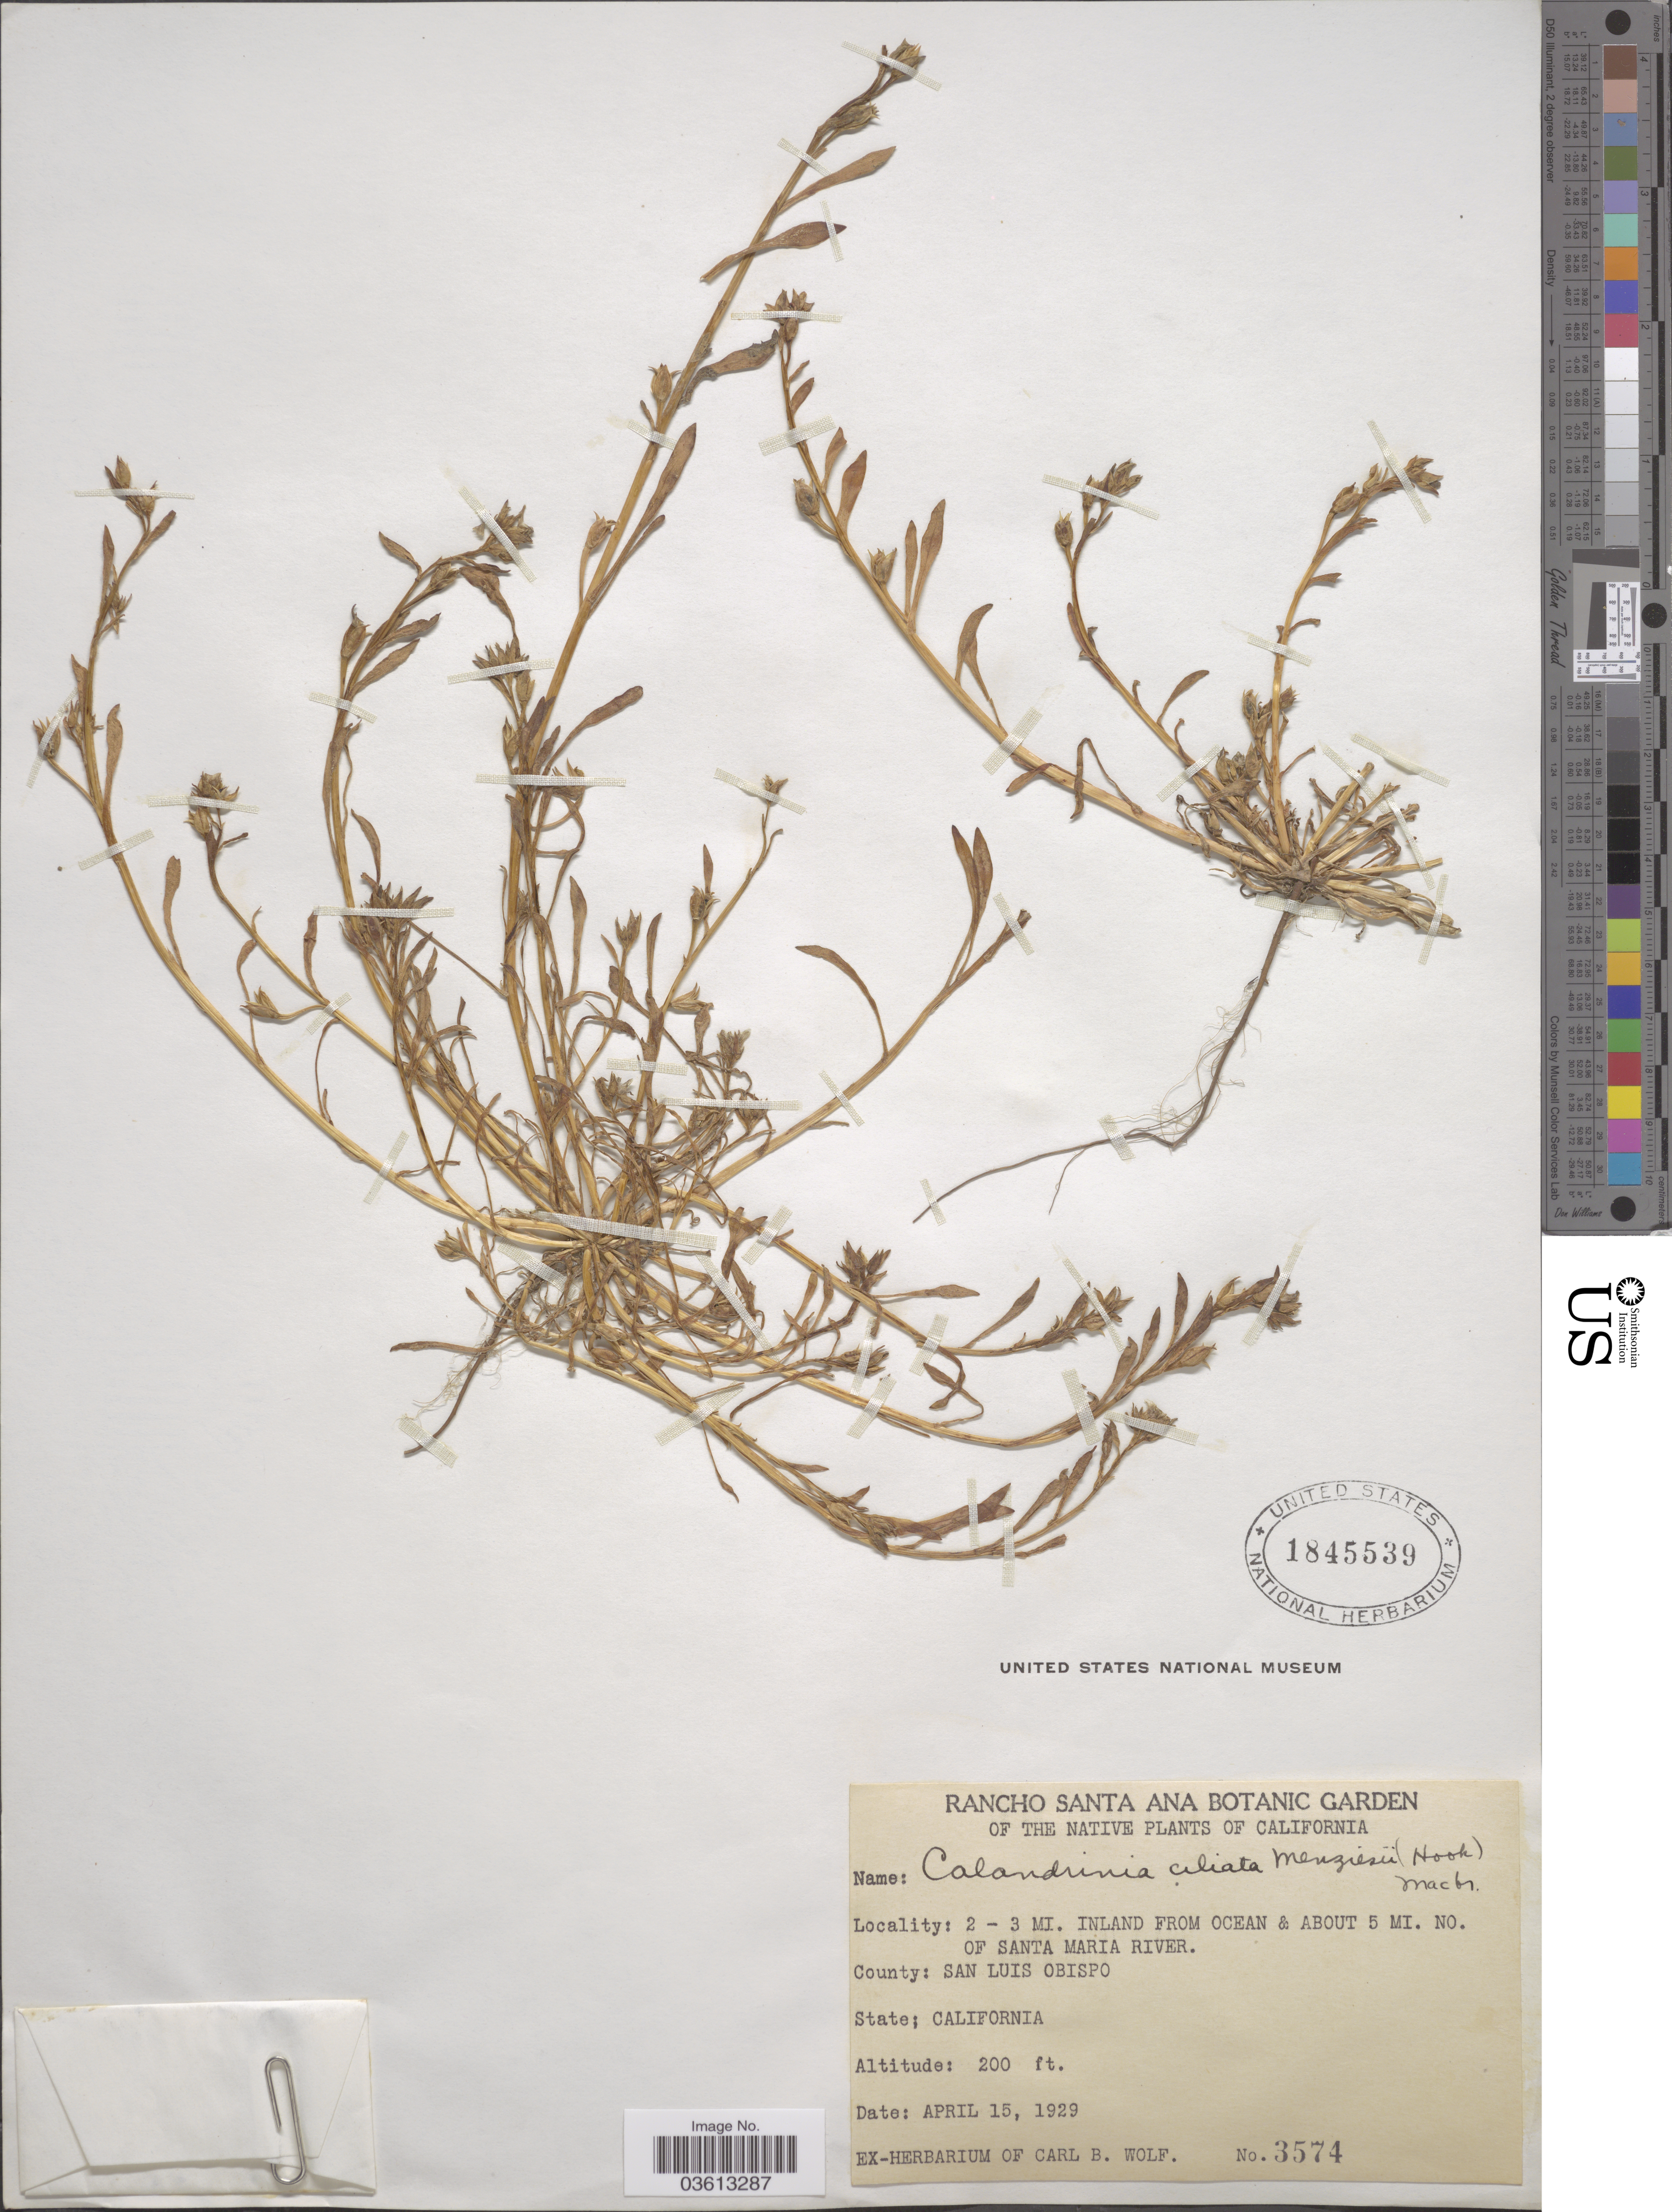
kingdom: Plantae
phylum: Tracheophyta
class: Magnoliopsida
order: Caryophyllales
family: Montiaceae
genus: Calandrinia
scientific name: Calandrinia ciliata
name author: (Ruiz & Pav.) DC.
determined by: Strong, Mark T., (BOT), Smithsonian Institution - National Museum of Natural History (UNITED STATES)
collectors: ex herb. Carl B. Wolf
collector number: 3574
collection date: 1929-04-15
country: United States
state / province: California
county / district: San Luis Obispo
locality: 2-3 mi. inland from ocean & about 5 mi. NO. of Santa Maria River. County: San Luis Obispo.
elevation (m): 61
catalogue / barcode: US 1845539